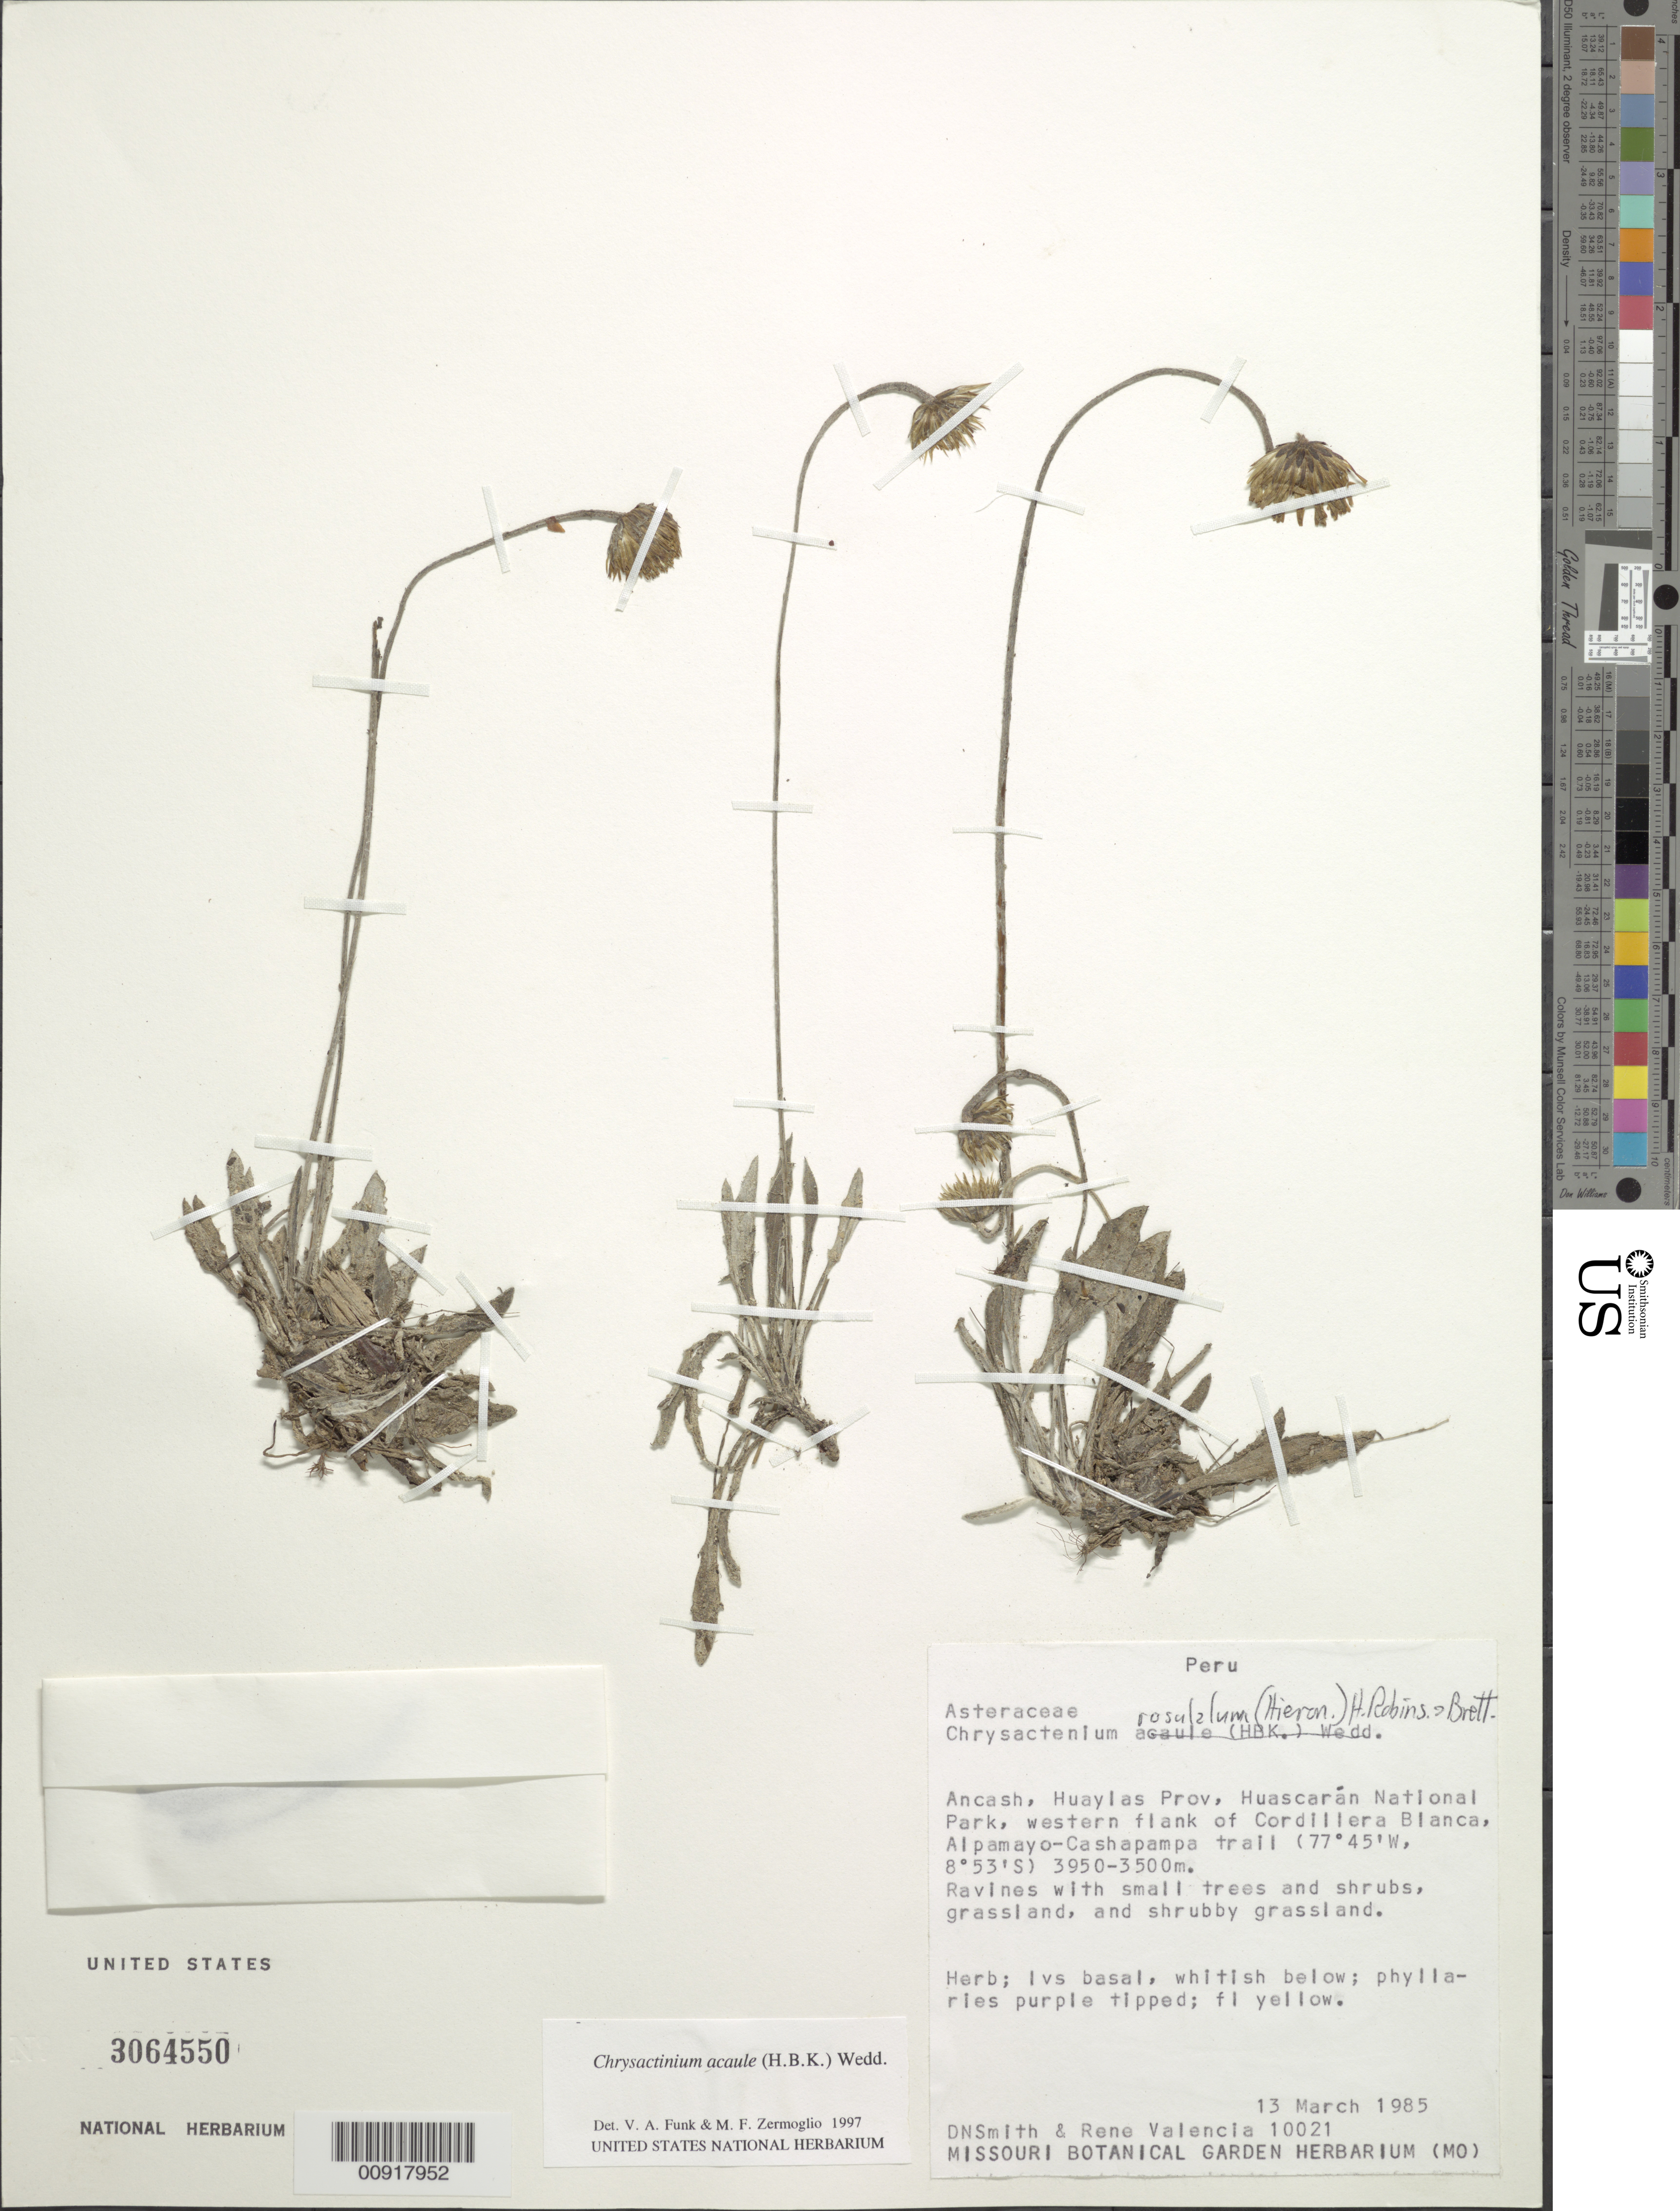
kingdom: Plantae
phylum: Tracheophyta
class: Magnoliopsida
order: Asterales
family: Asteraceae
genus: Chrysactinium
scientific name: Chrysactinium acaule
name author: (Kunth) Wedd.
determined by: Funk, V. A.; Zermoglio, M. F.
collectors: D. Smith & R. Valencia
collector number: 10021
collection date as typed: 13 March 1985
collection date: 1985-03-13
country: Peru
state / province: Ancash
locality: Ancash, Prov. Huaylas: Huascarán National Park, western flank of Cordillera Blanca, Alpamayo-Cashapampa trail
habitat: Ravines with small trees and shrubs, grassland and shrubby grassland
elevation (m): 3950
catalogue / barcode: US 3064550